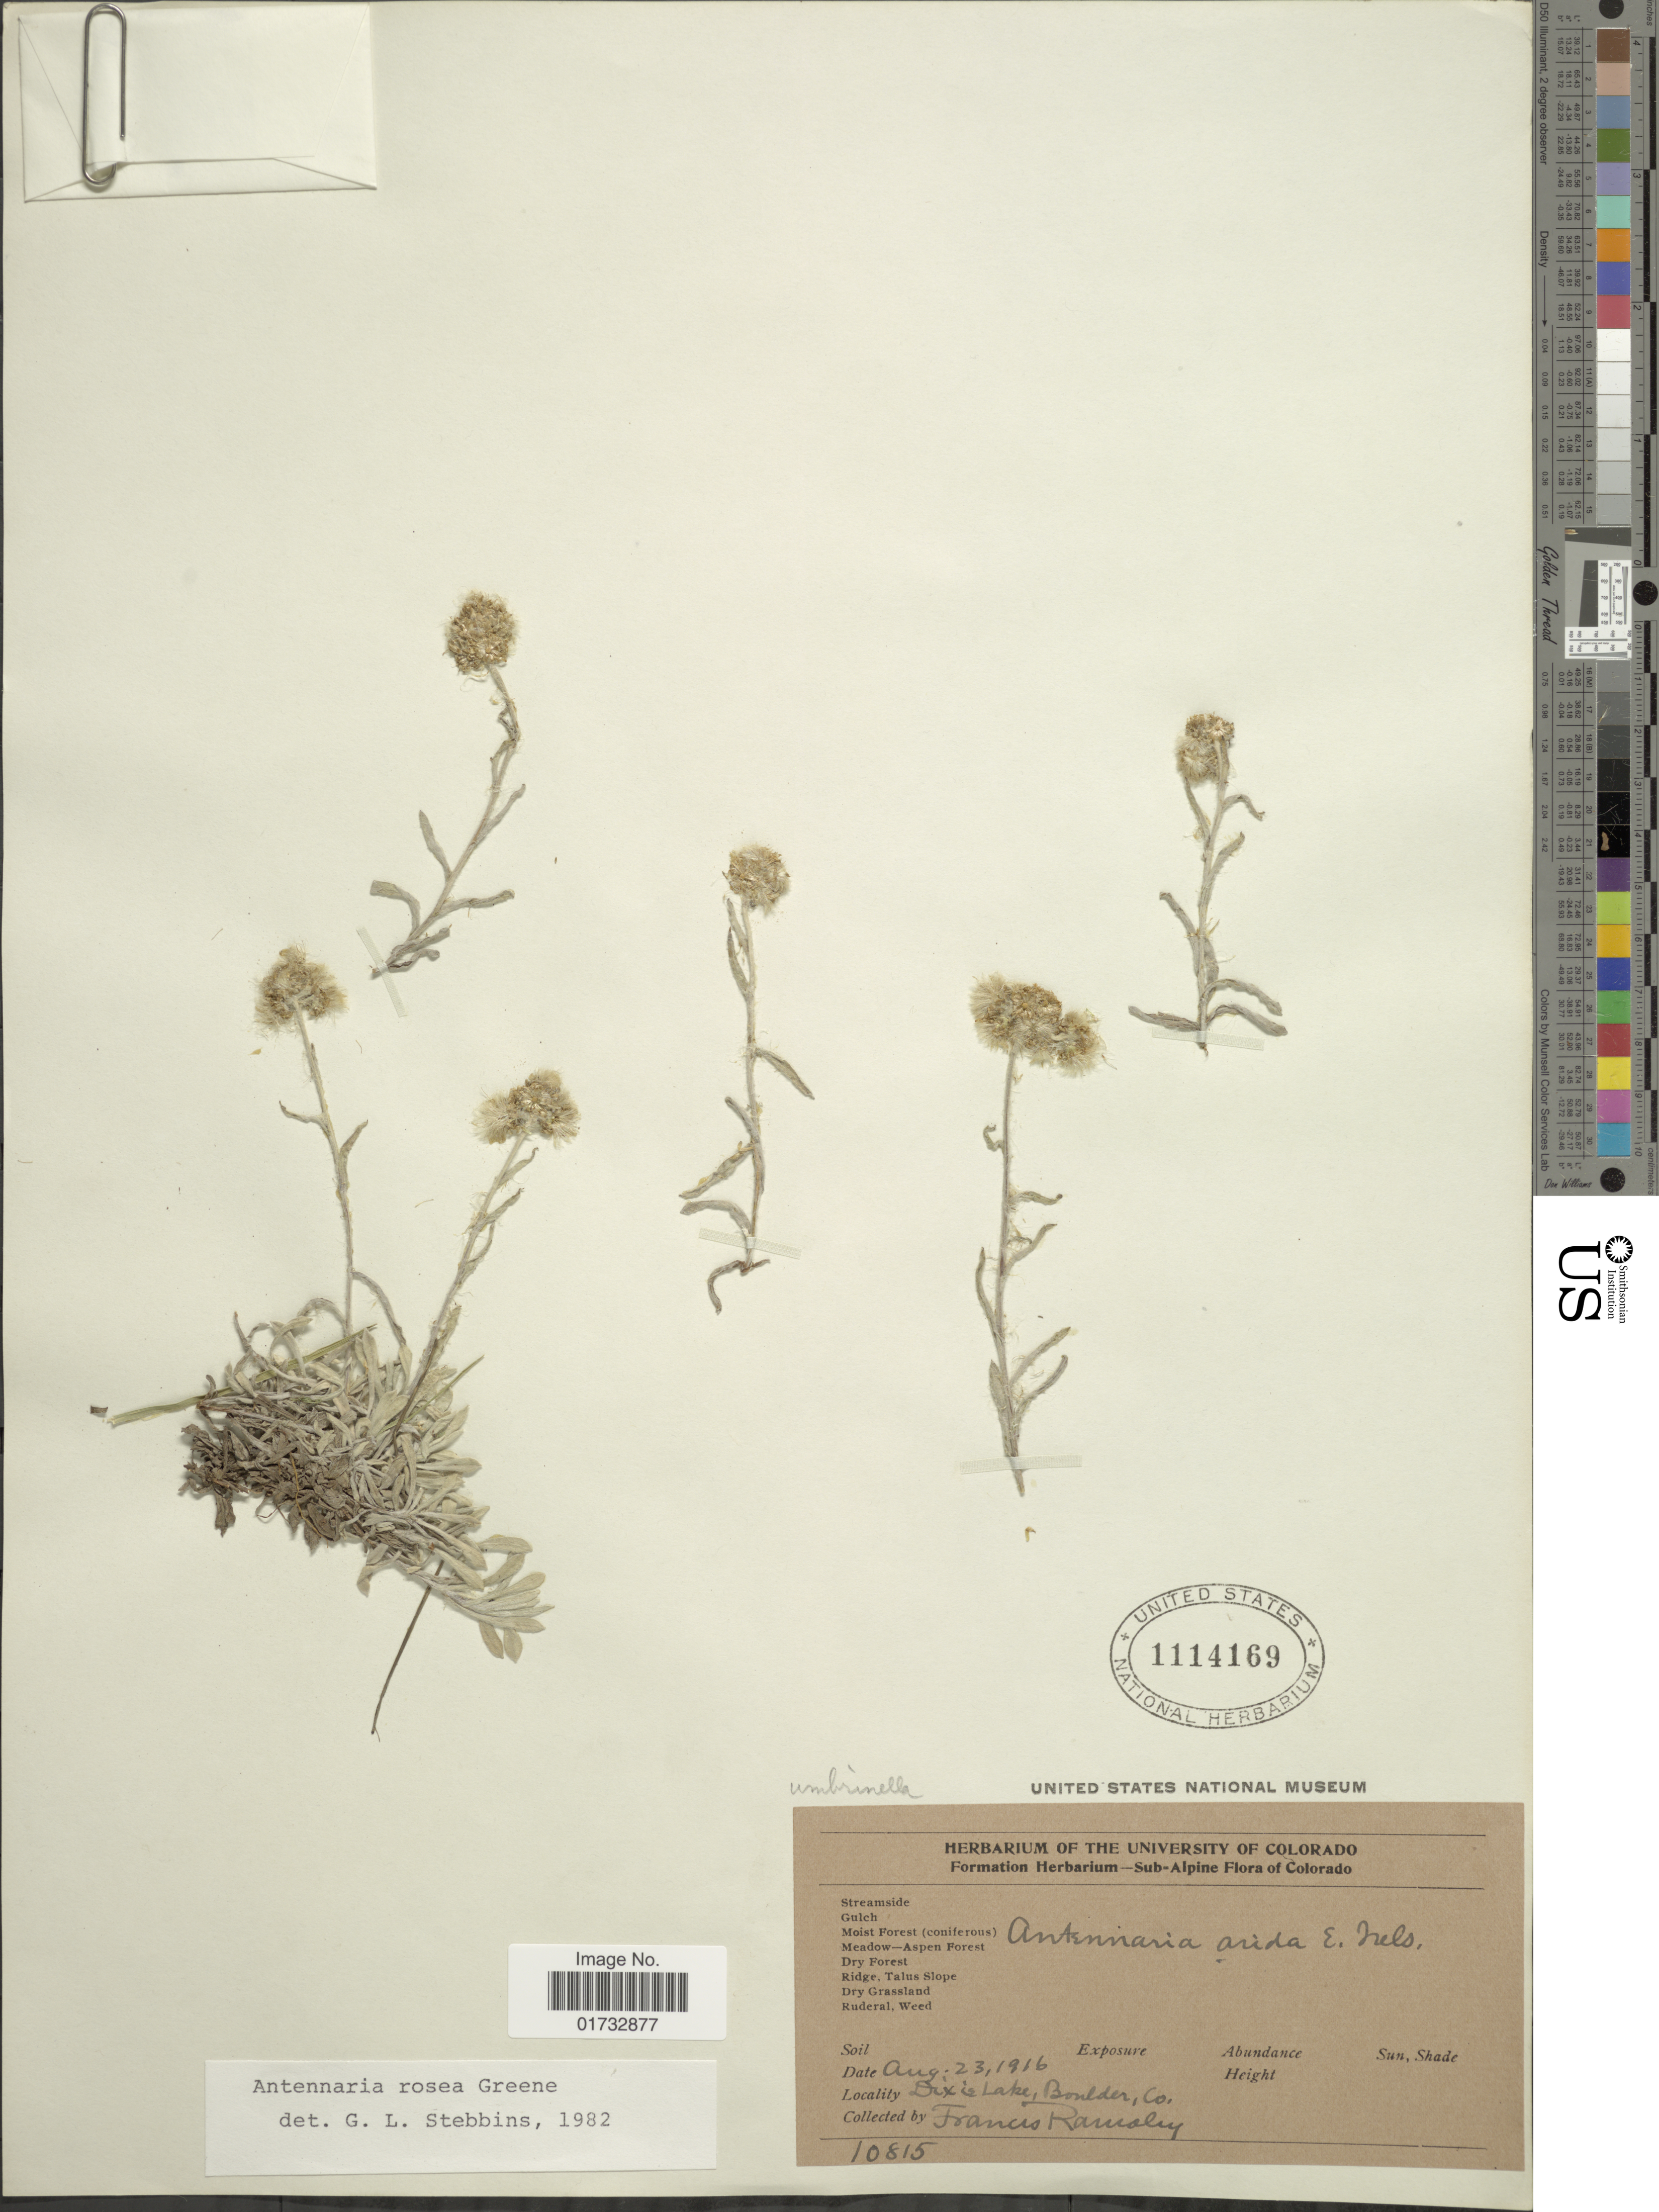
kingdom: Plantae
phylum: Tracheophyta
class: Magnoliopsida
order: Asterales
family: Asteraceae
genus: Antennaria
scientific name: Antennaria rosea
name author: Greene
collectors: F. Ramaley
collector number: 10815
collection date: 1916-08-23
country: United States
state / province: Colorado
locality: Dixie Lake, Boulder Co.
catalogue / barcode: US 1114169